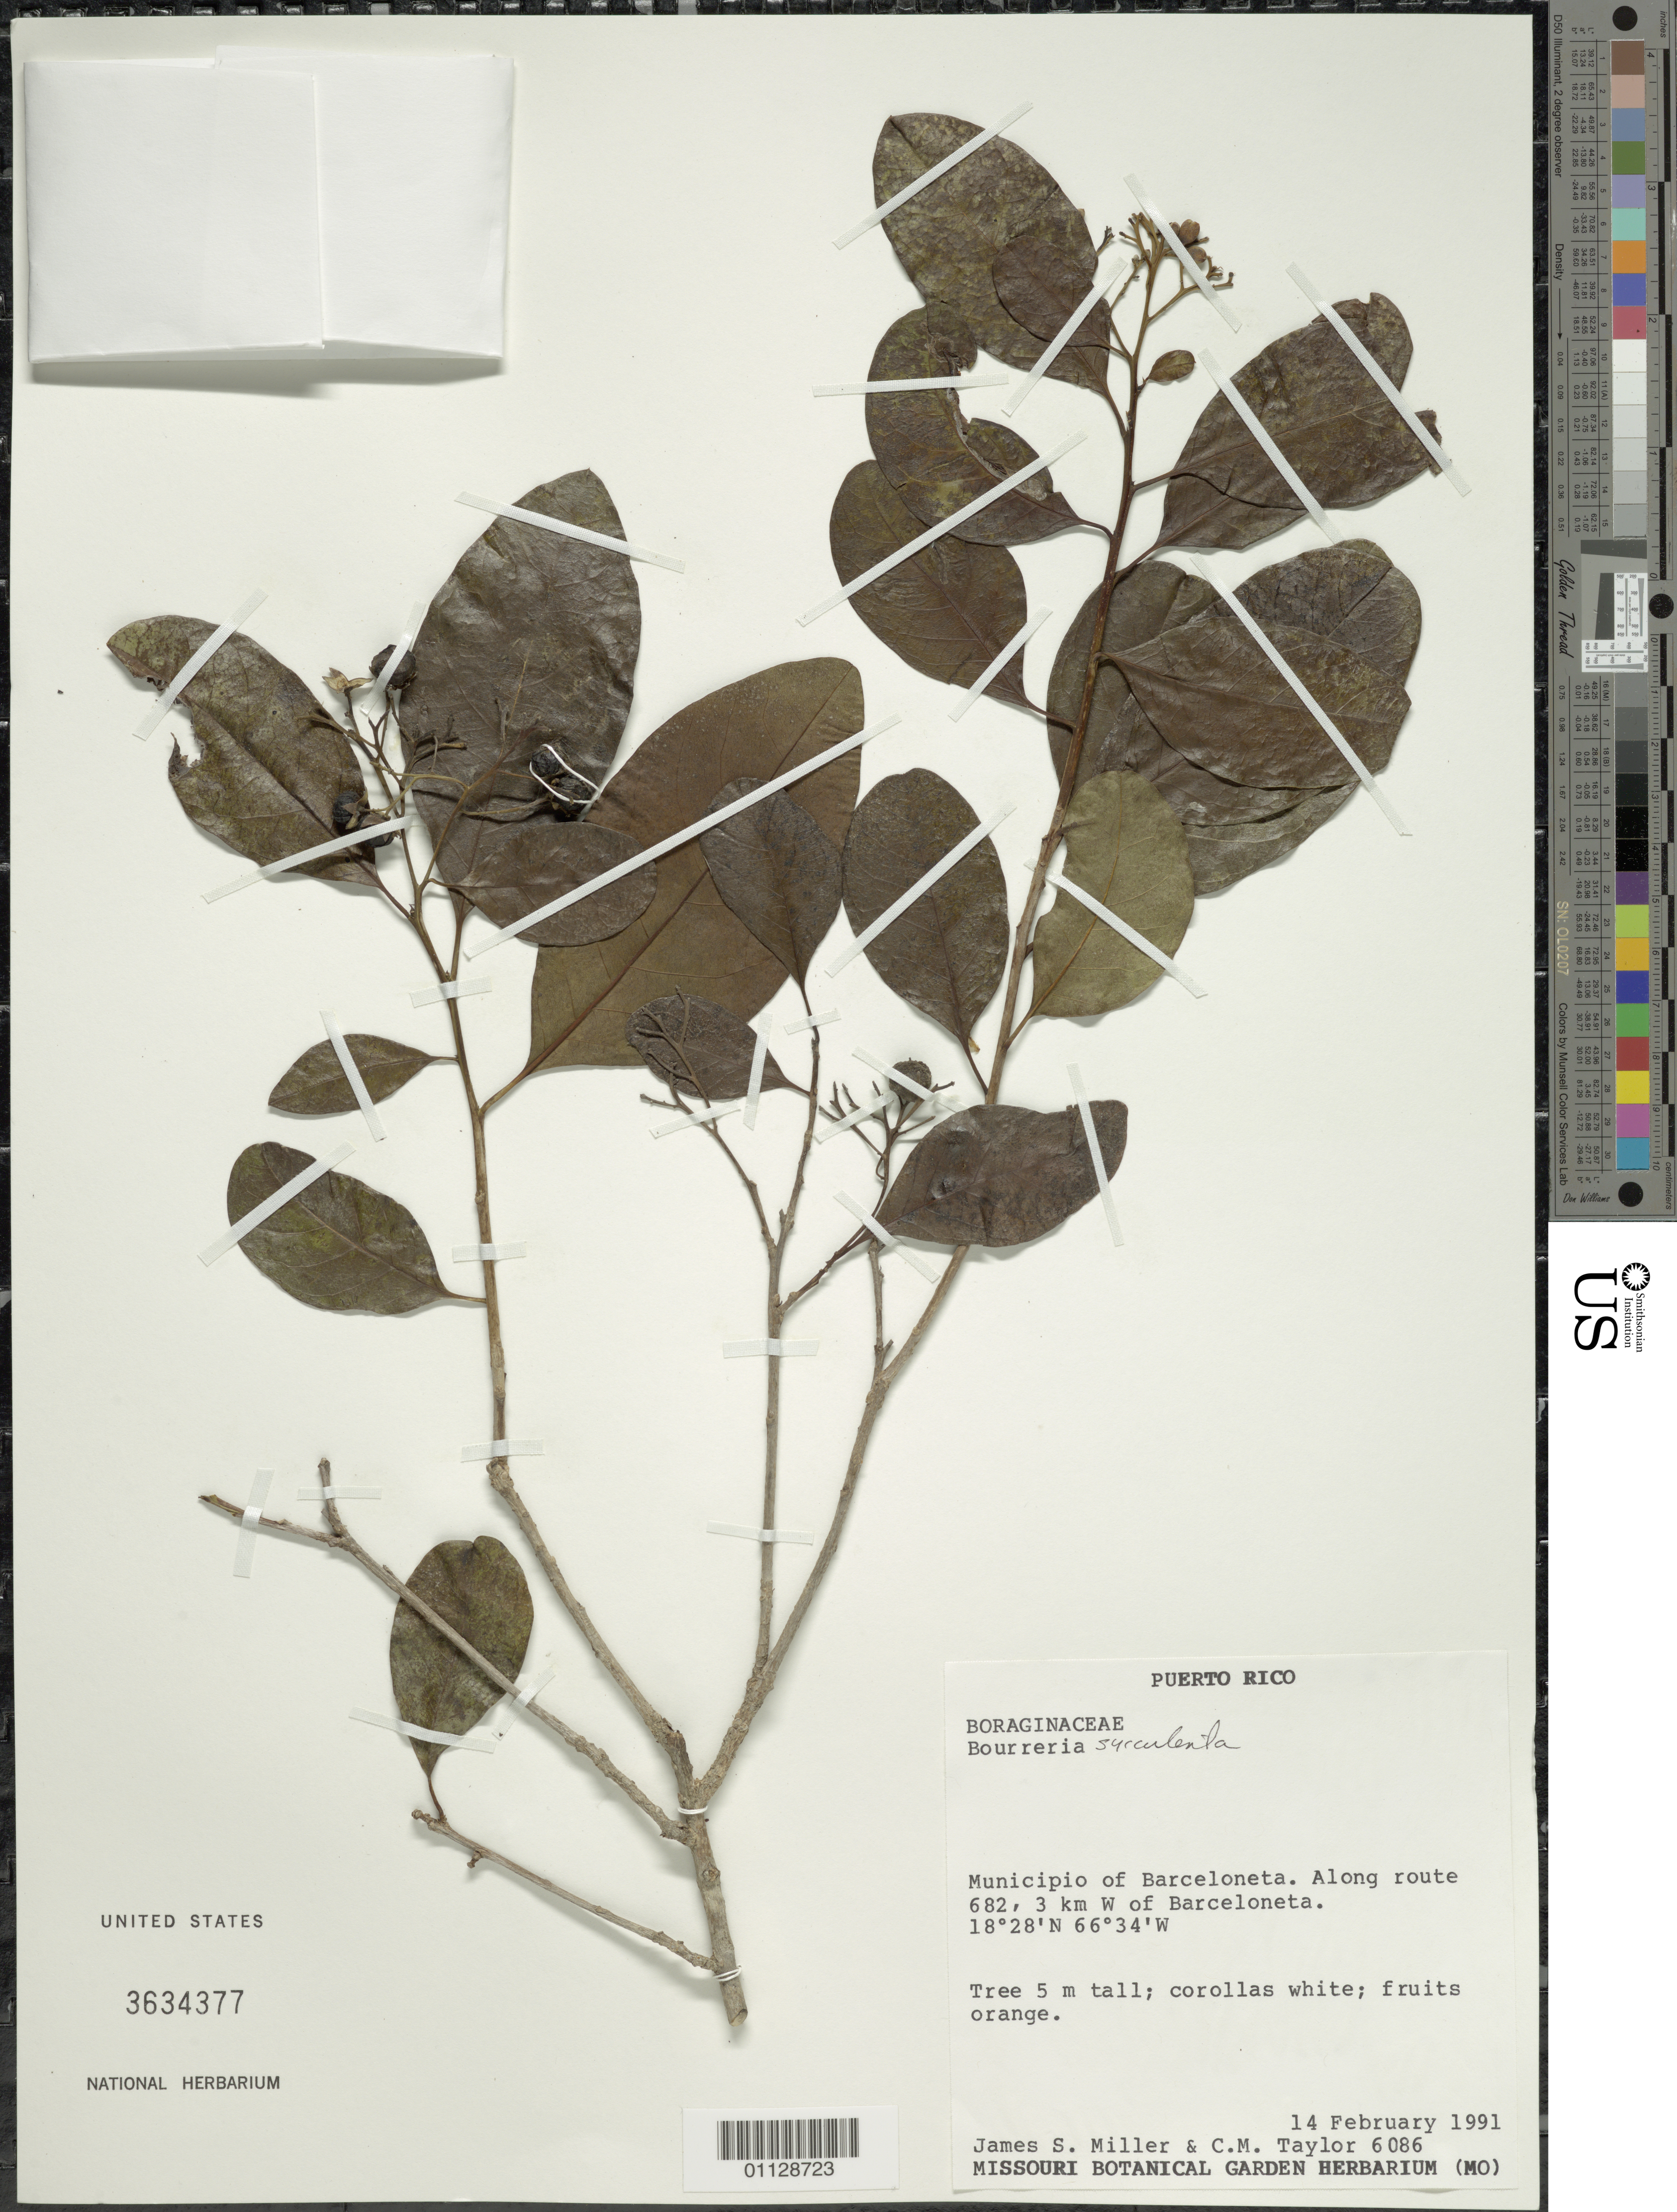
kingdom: Plantae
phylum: Tracheophyta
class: Magnoliopsida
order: Boraginales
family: Ehretiaceae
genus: Bourreria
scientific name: Bourreria succulenta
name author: Jacq.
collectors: J. S. Miller & C. M. Taylor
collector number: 6086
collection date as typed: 14 Feb 1991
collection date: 1991-02-14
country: Puerto Rico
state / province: Barceloneta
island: Puerto Rico I.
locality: Along route 682, 3 km W of Barceloneta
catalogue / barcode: US 3634377